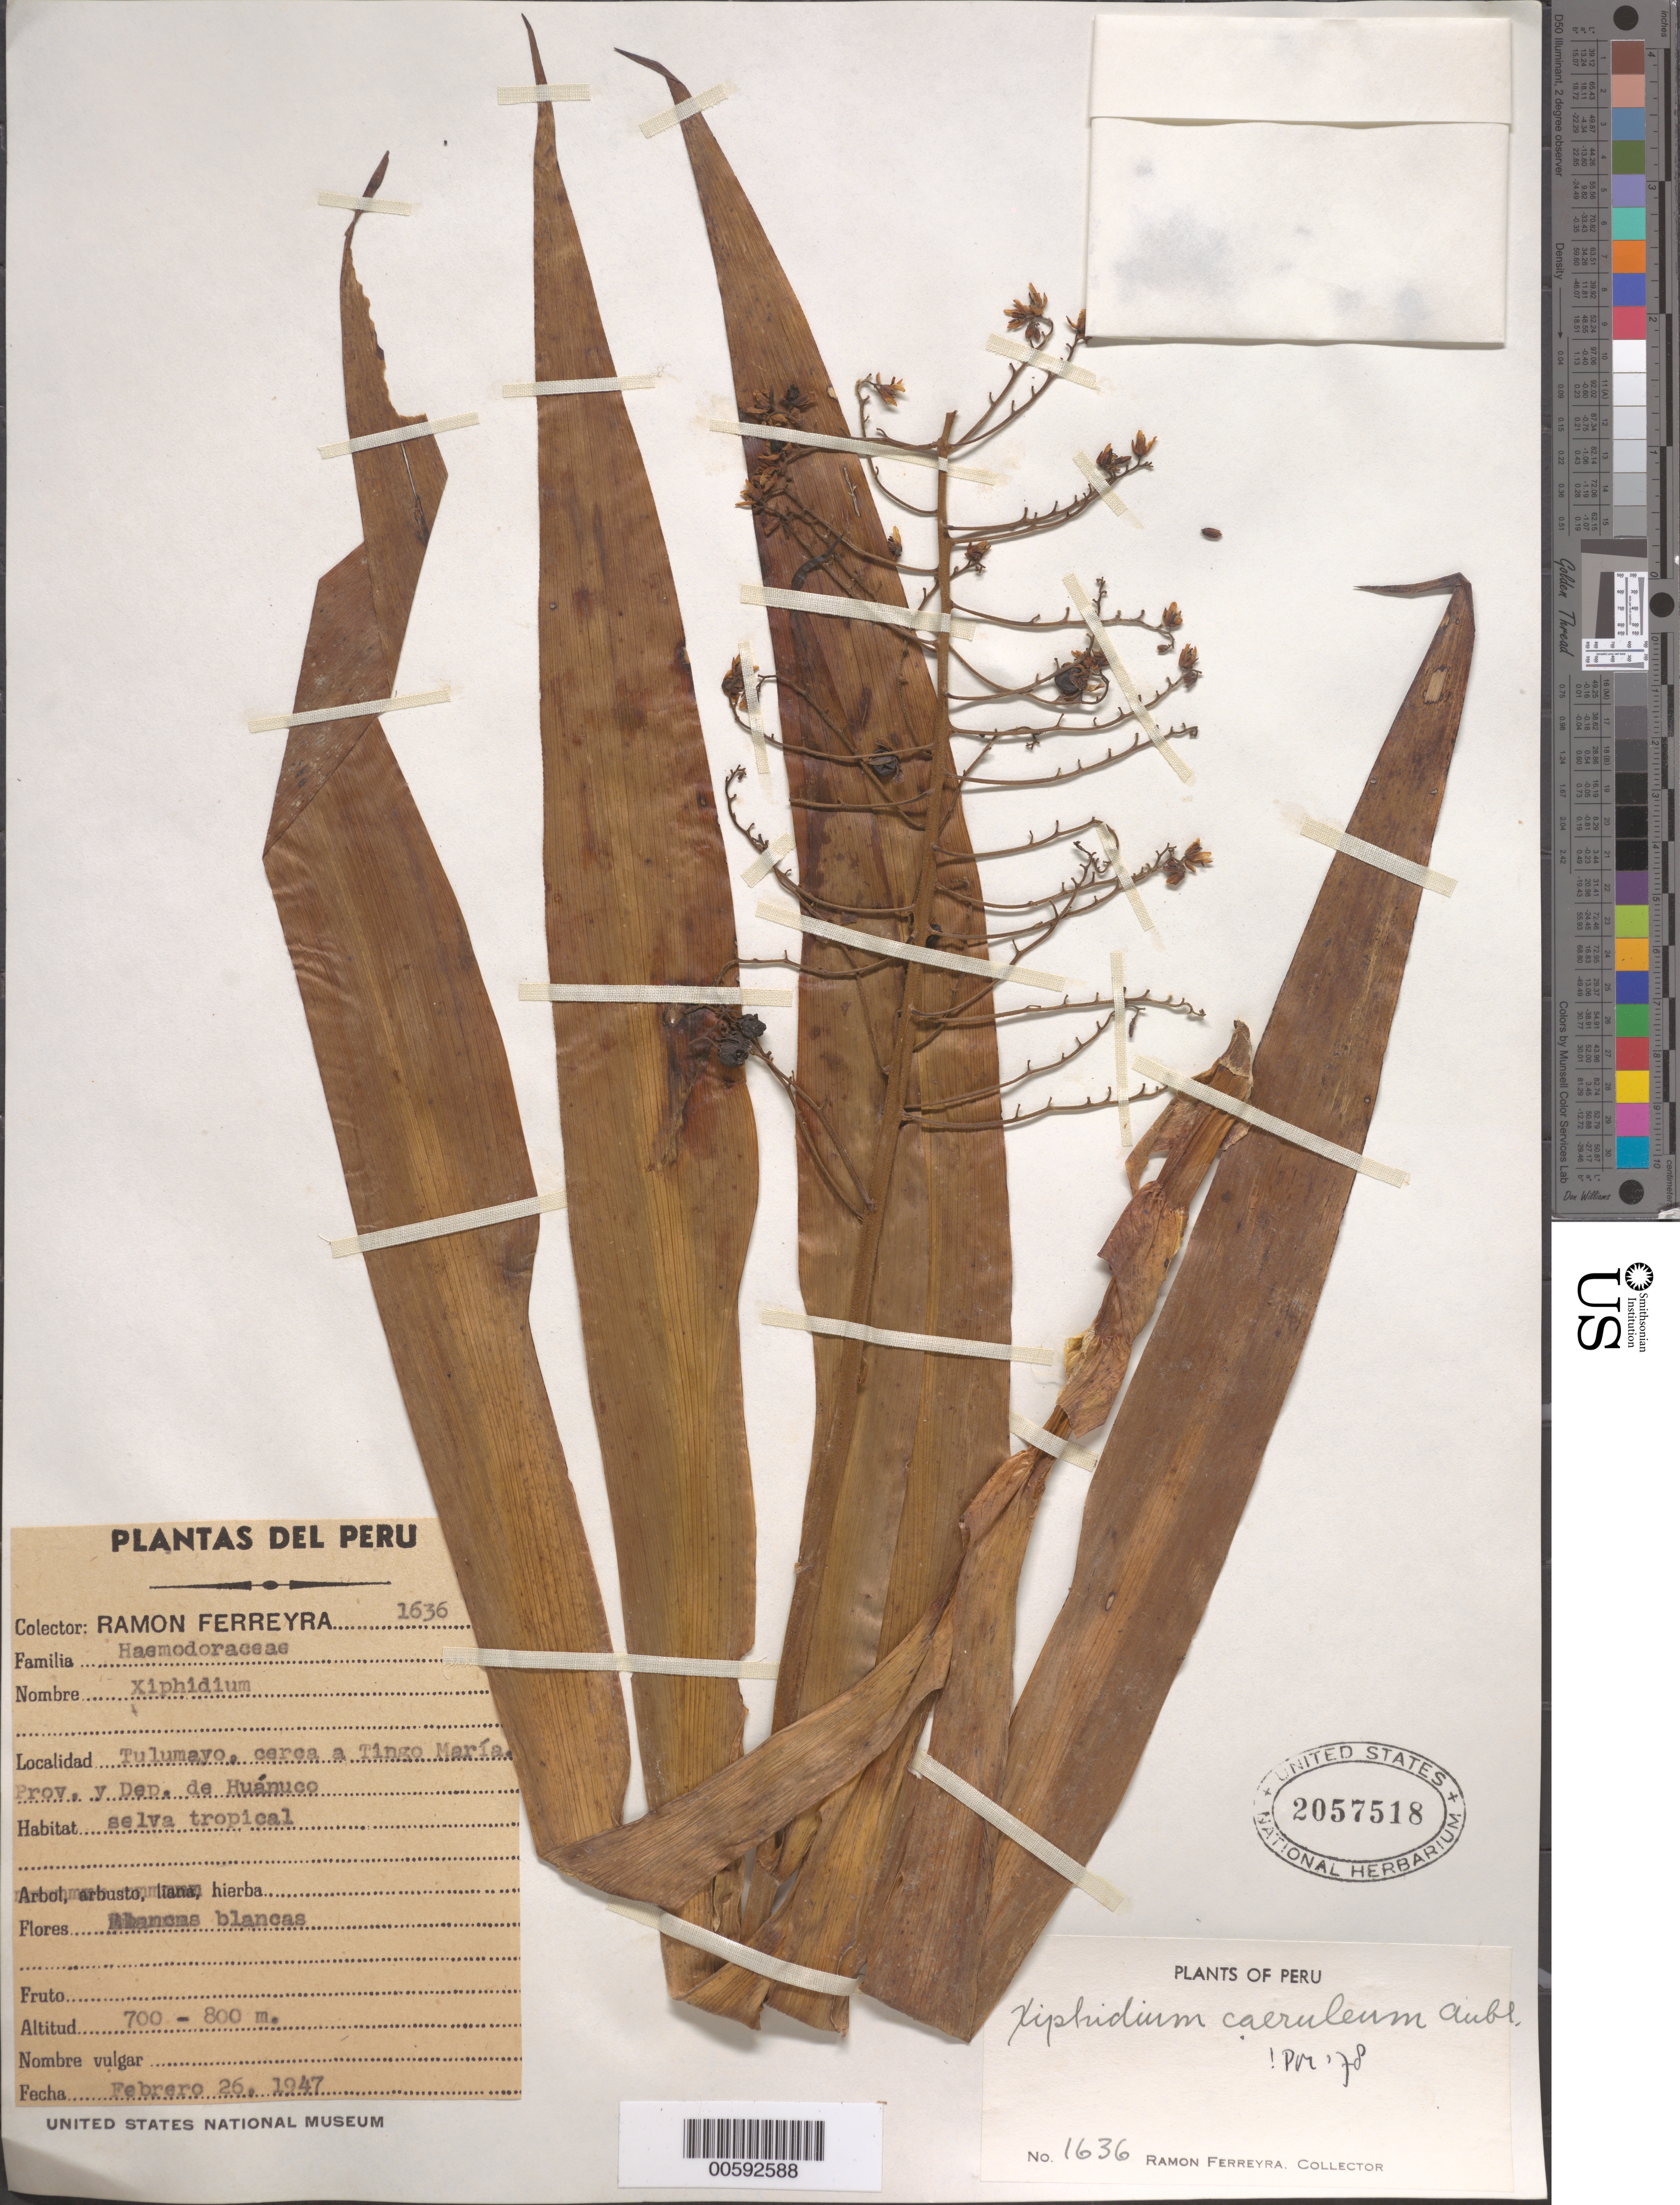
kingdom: Plantae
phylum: Tracheophyta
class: Liliopsida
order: Commelinales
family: Haemodoraceae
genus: Xiphidium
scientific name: Xiphidium caeruleum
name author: Aubl.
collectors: R. A. Ferreyra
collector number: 1636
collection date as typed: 26 Feb 1947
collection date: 1947-02-26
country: Peru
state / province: Huánuco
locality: Tulumayo, Tingo María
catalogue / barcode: US 2057518